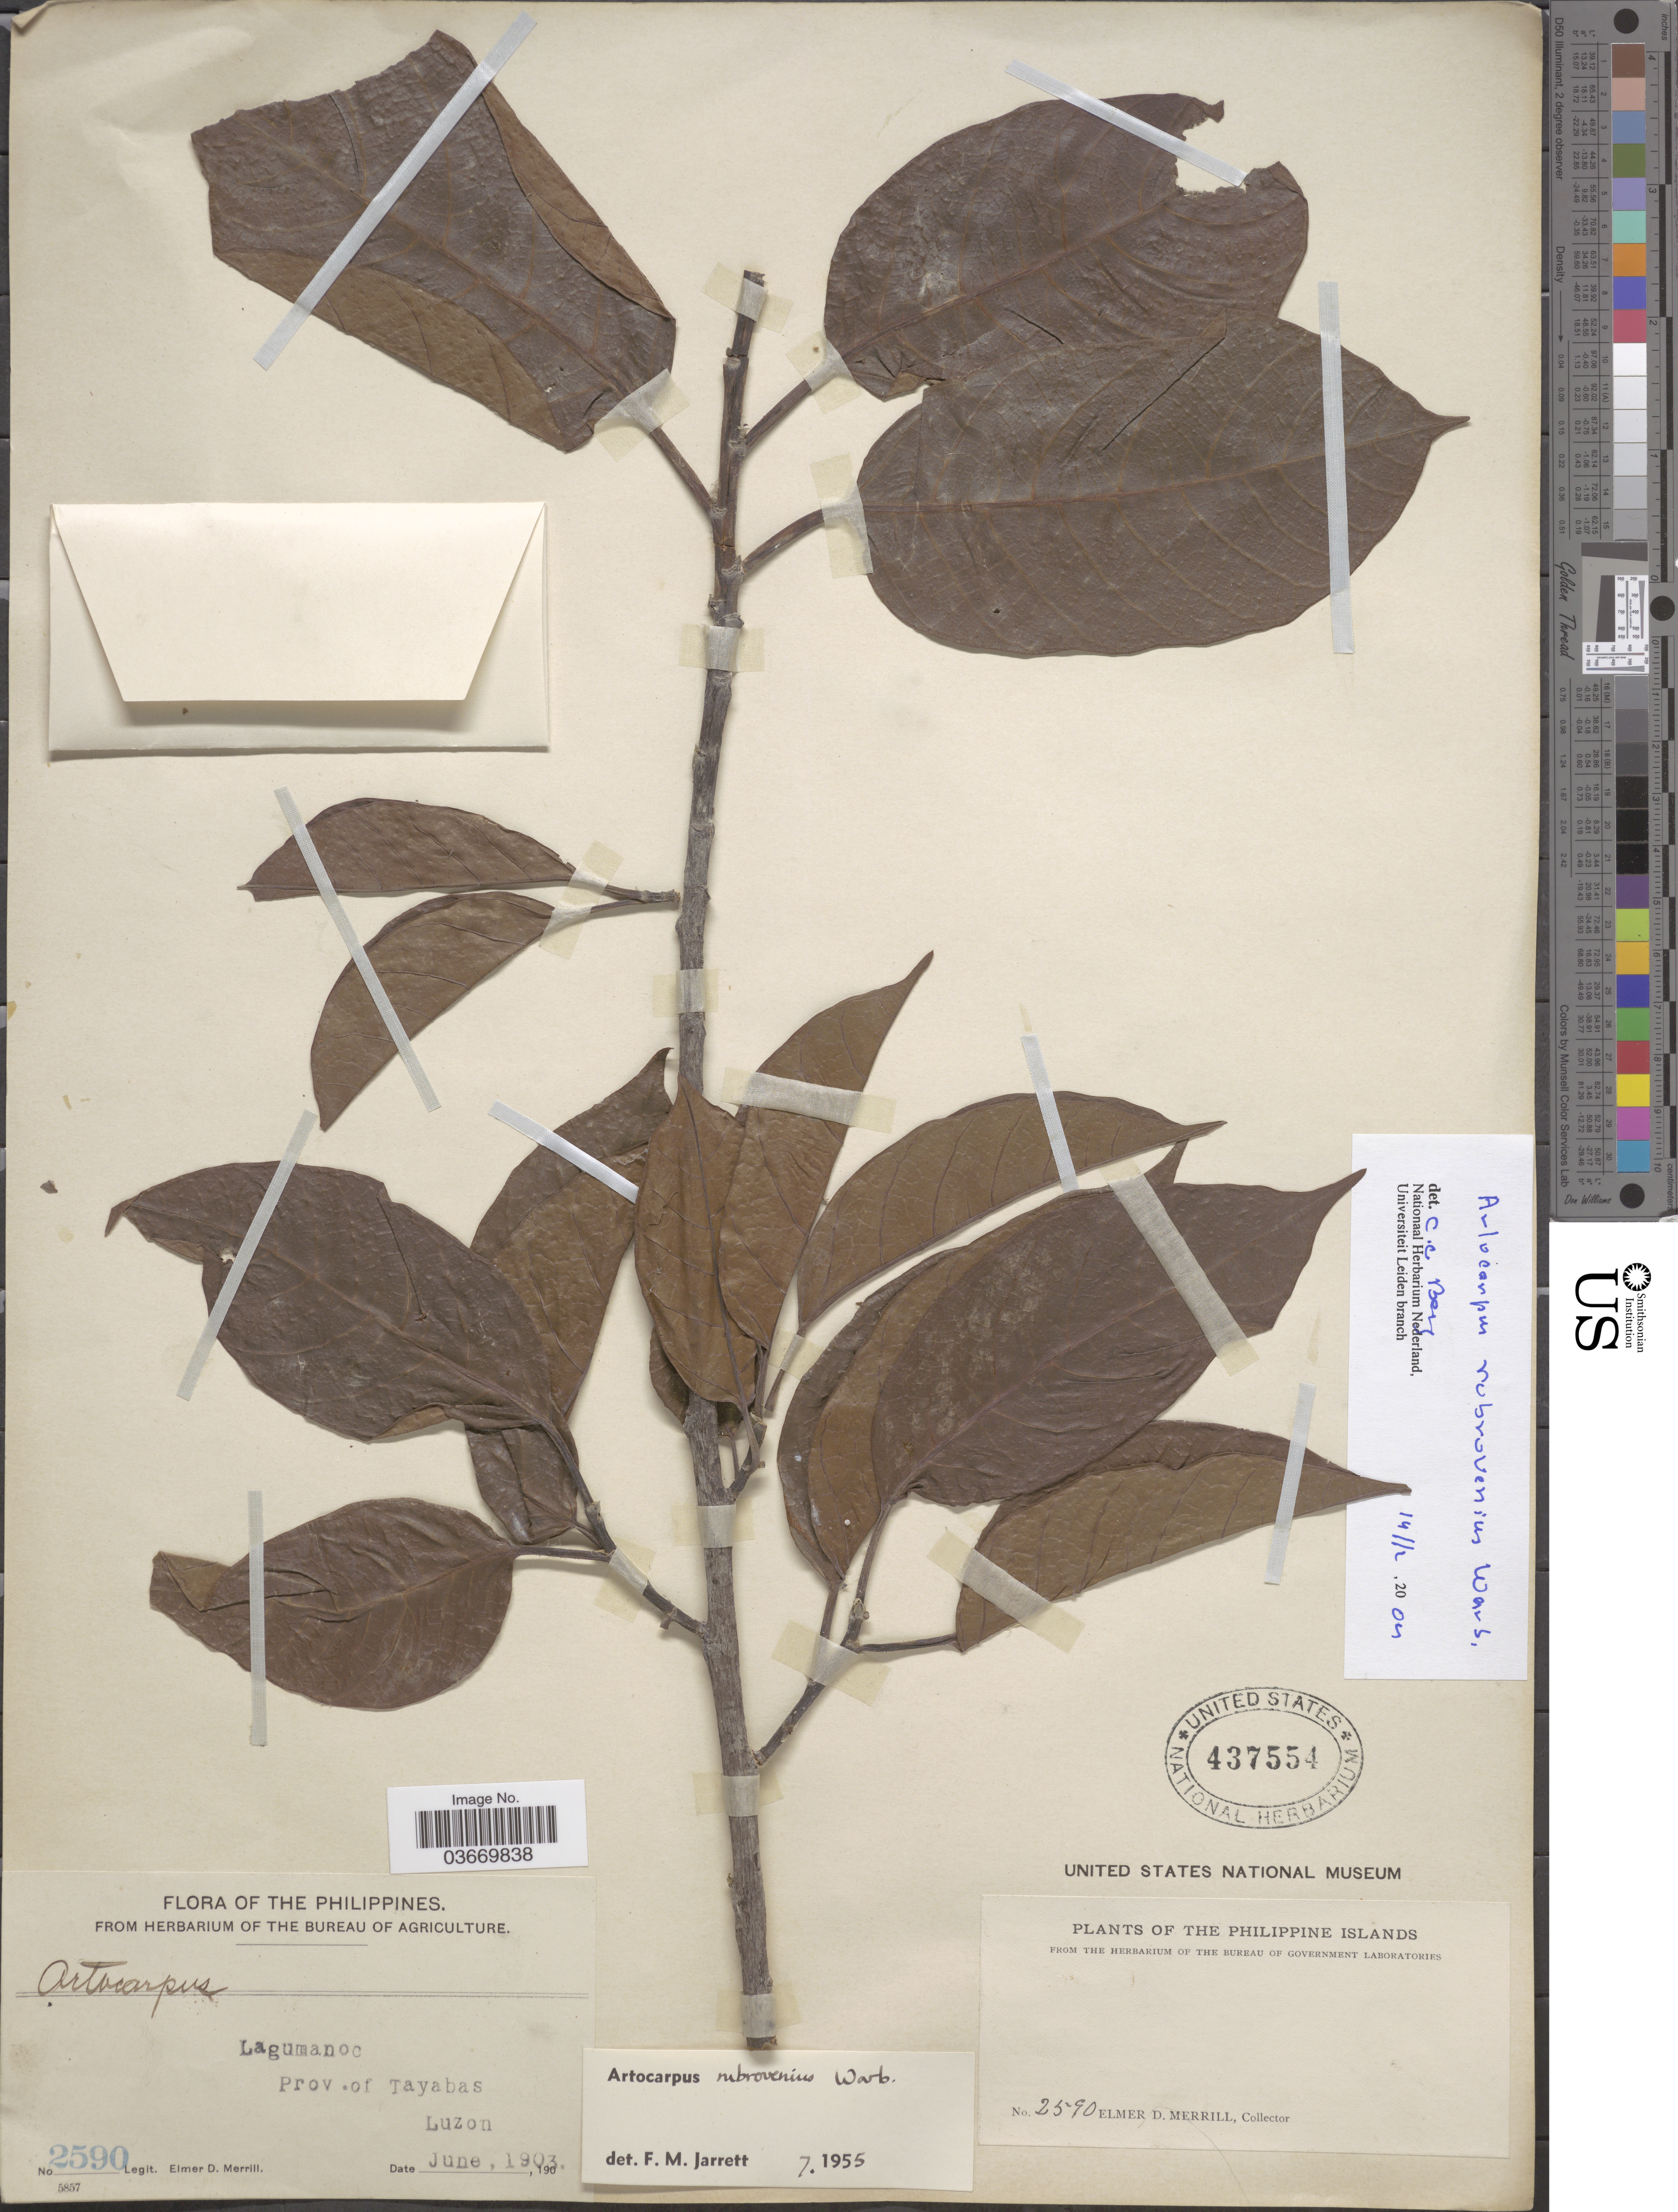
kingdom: Plantae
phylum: Tracheophyta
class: Magnoliopsida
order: Rosales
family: Moraceae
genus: Artocarpus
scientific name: Artocarpus rubrovenius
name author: Warb.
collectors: E. D. Merrill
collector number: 2590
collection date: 1903-06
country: Philippines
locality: Lagumanoc. Prov. of Tayabas, Luzon. The Philippine Islands.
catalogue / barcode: US 437554